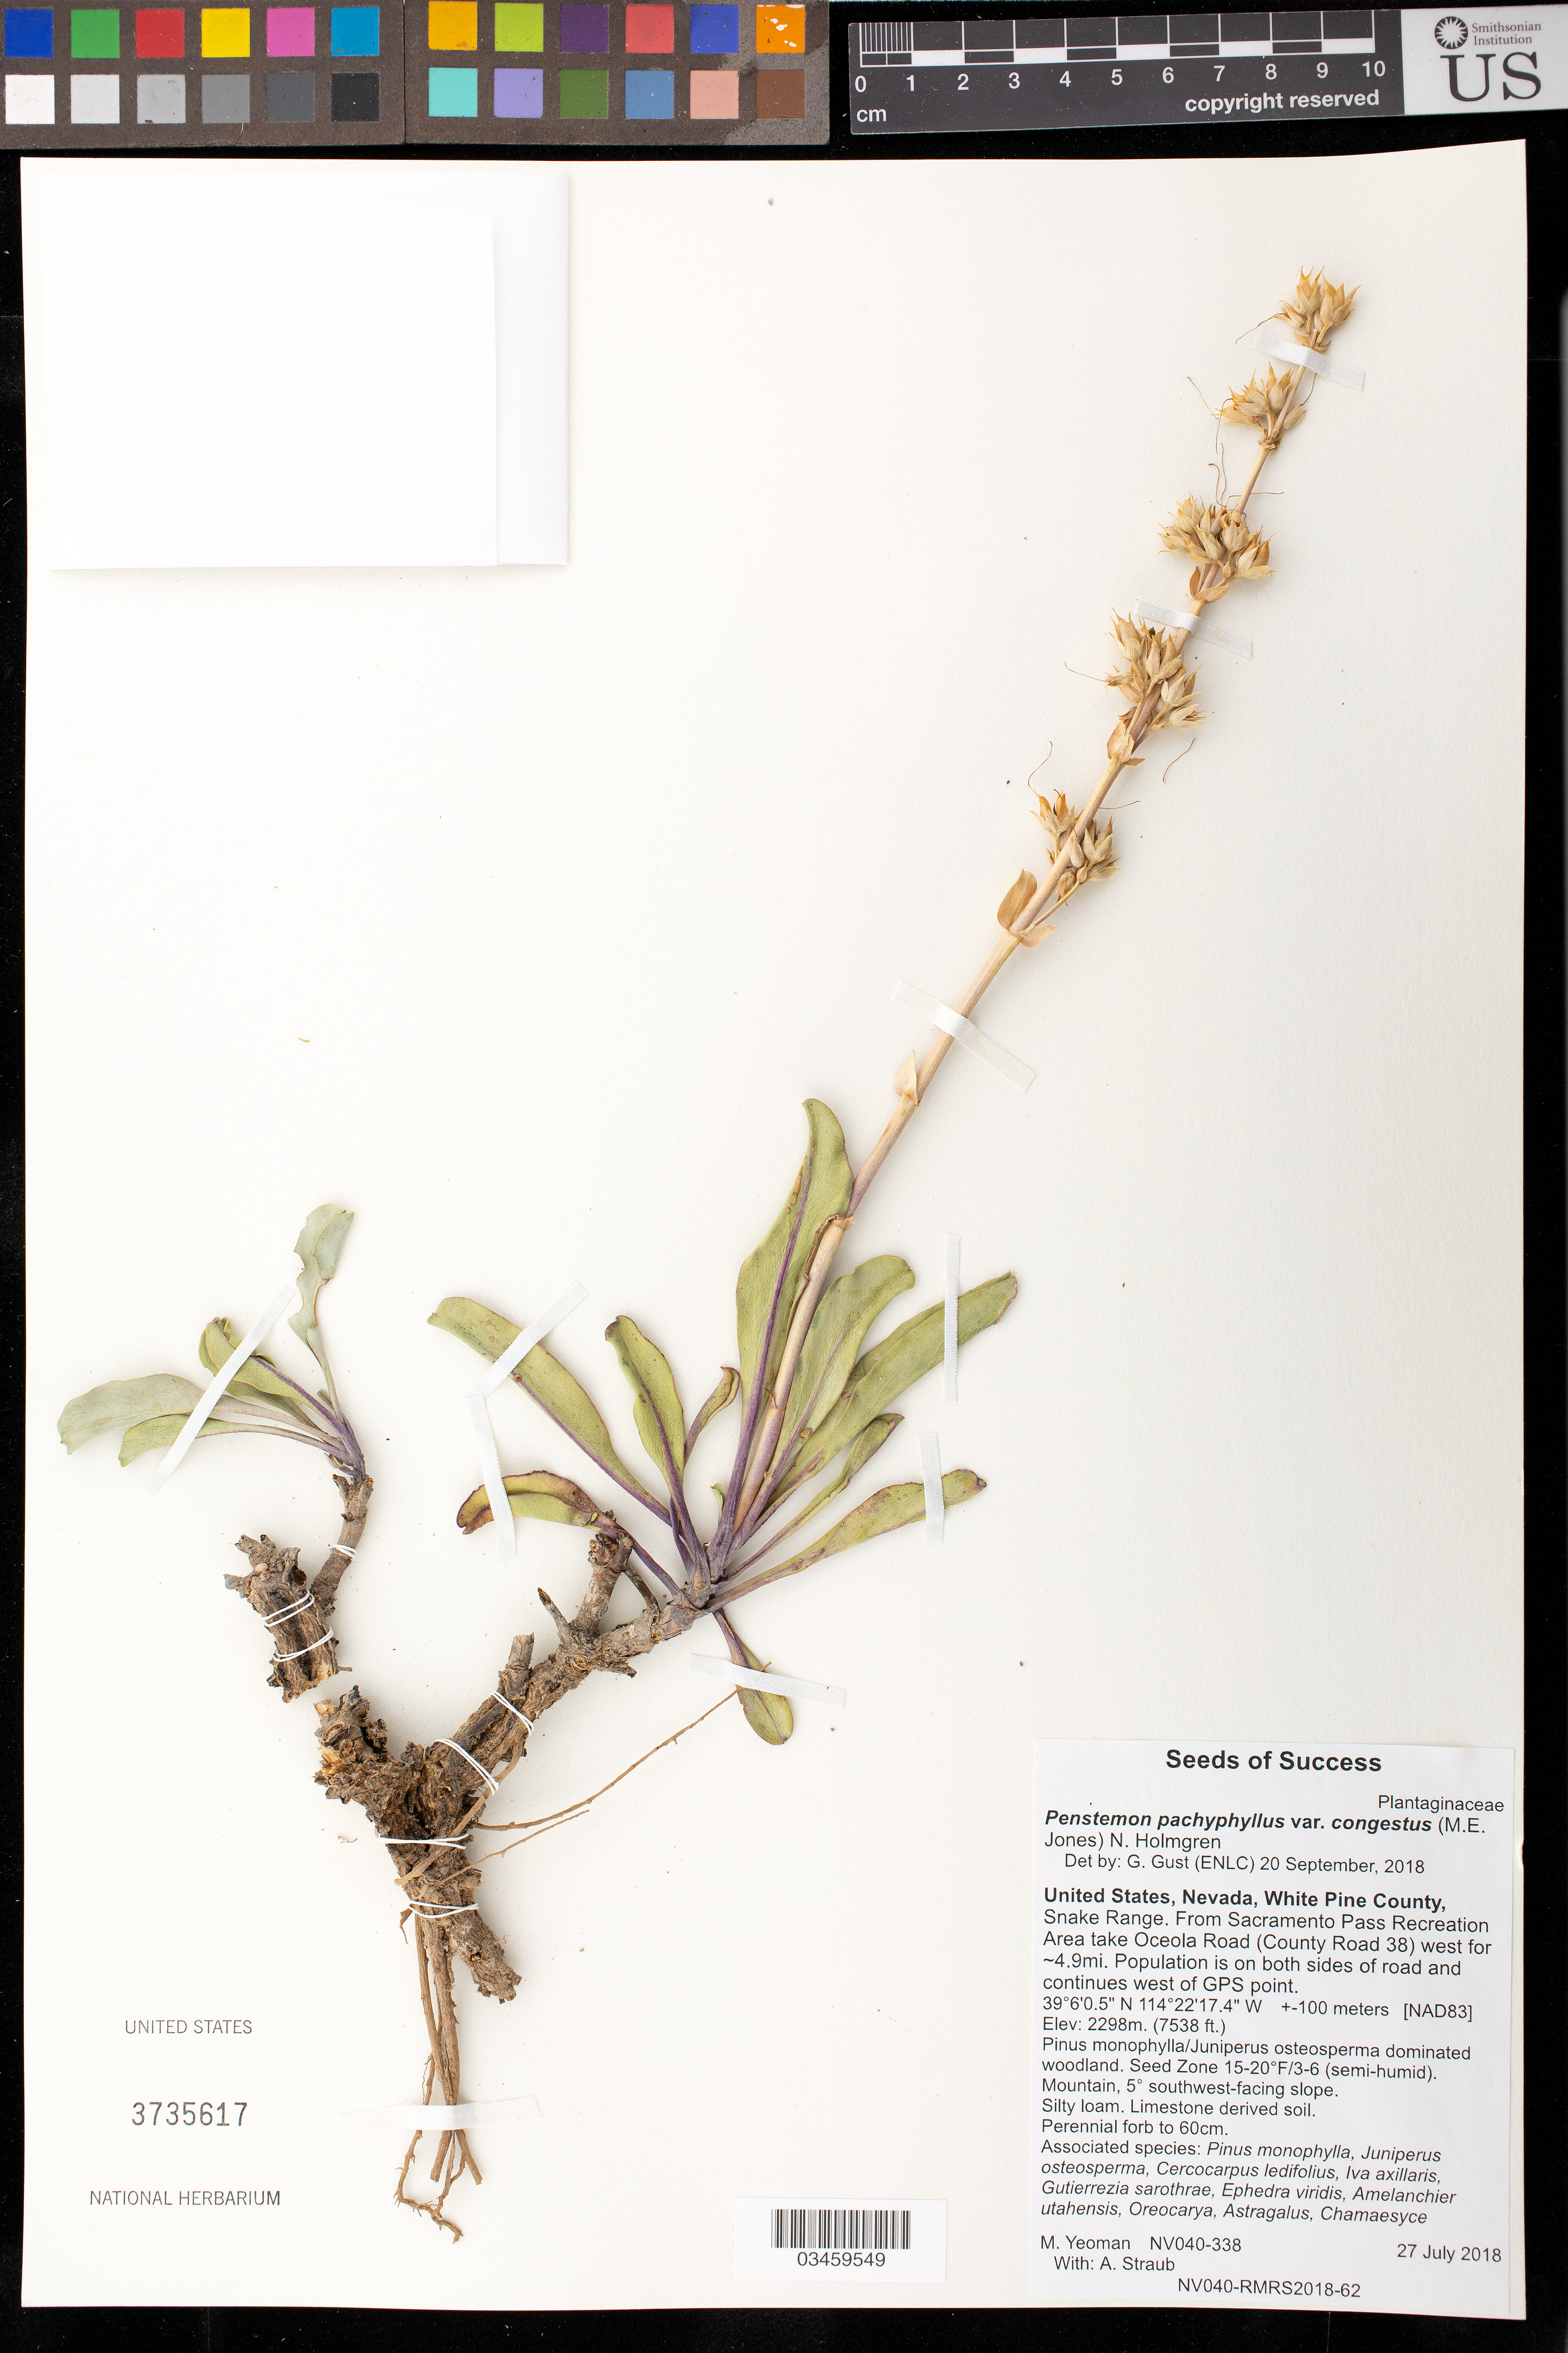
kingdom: Plantae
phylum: Tracheophyta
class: Magnoliopsida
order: Lamiales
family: Plantaginaceae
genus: Penstemon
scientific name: Penstemon pachyphyllus var. congestus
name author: (M.E. Jones) N.H. Holmgren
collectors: M. Yeoman & A. Straub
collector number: NV040-338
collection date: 2018-07-27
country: United States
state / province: Nevada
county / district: White Pine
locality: Snake Range, From Sacramento Pass Recreation Area take Oceola Road (County Road 38) W for 4.9 mi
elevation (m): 2298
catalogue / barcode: US 3735617